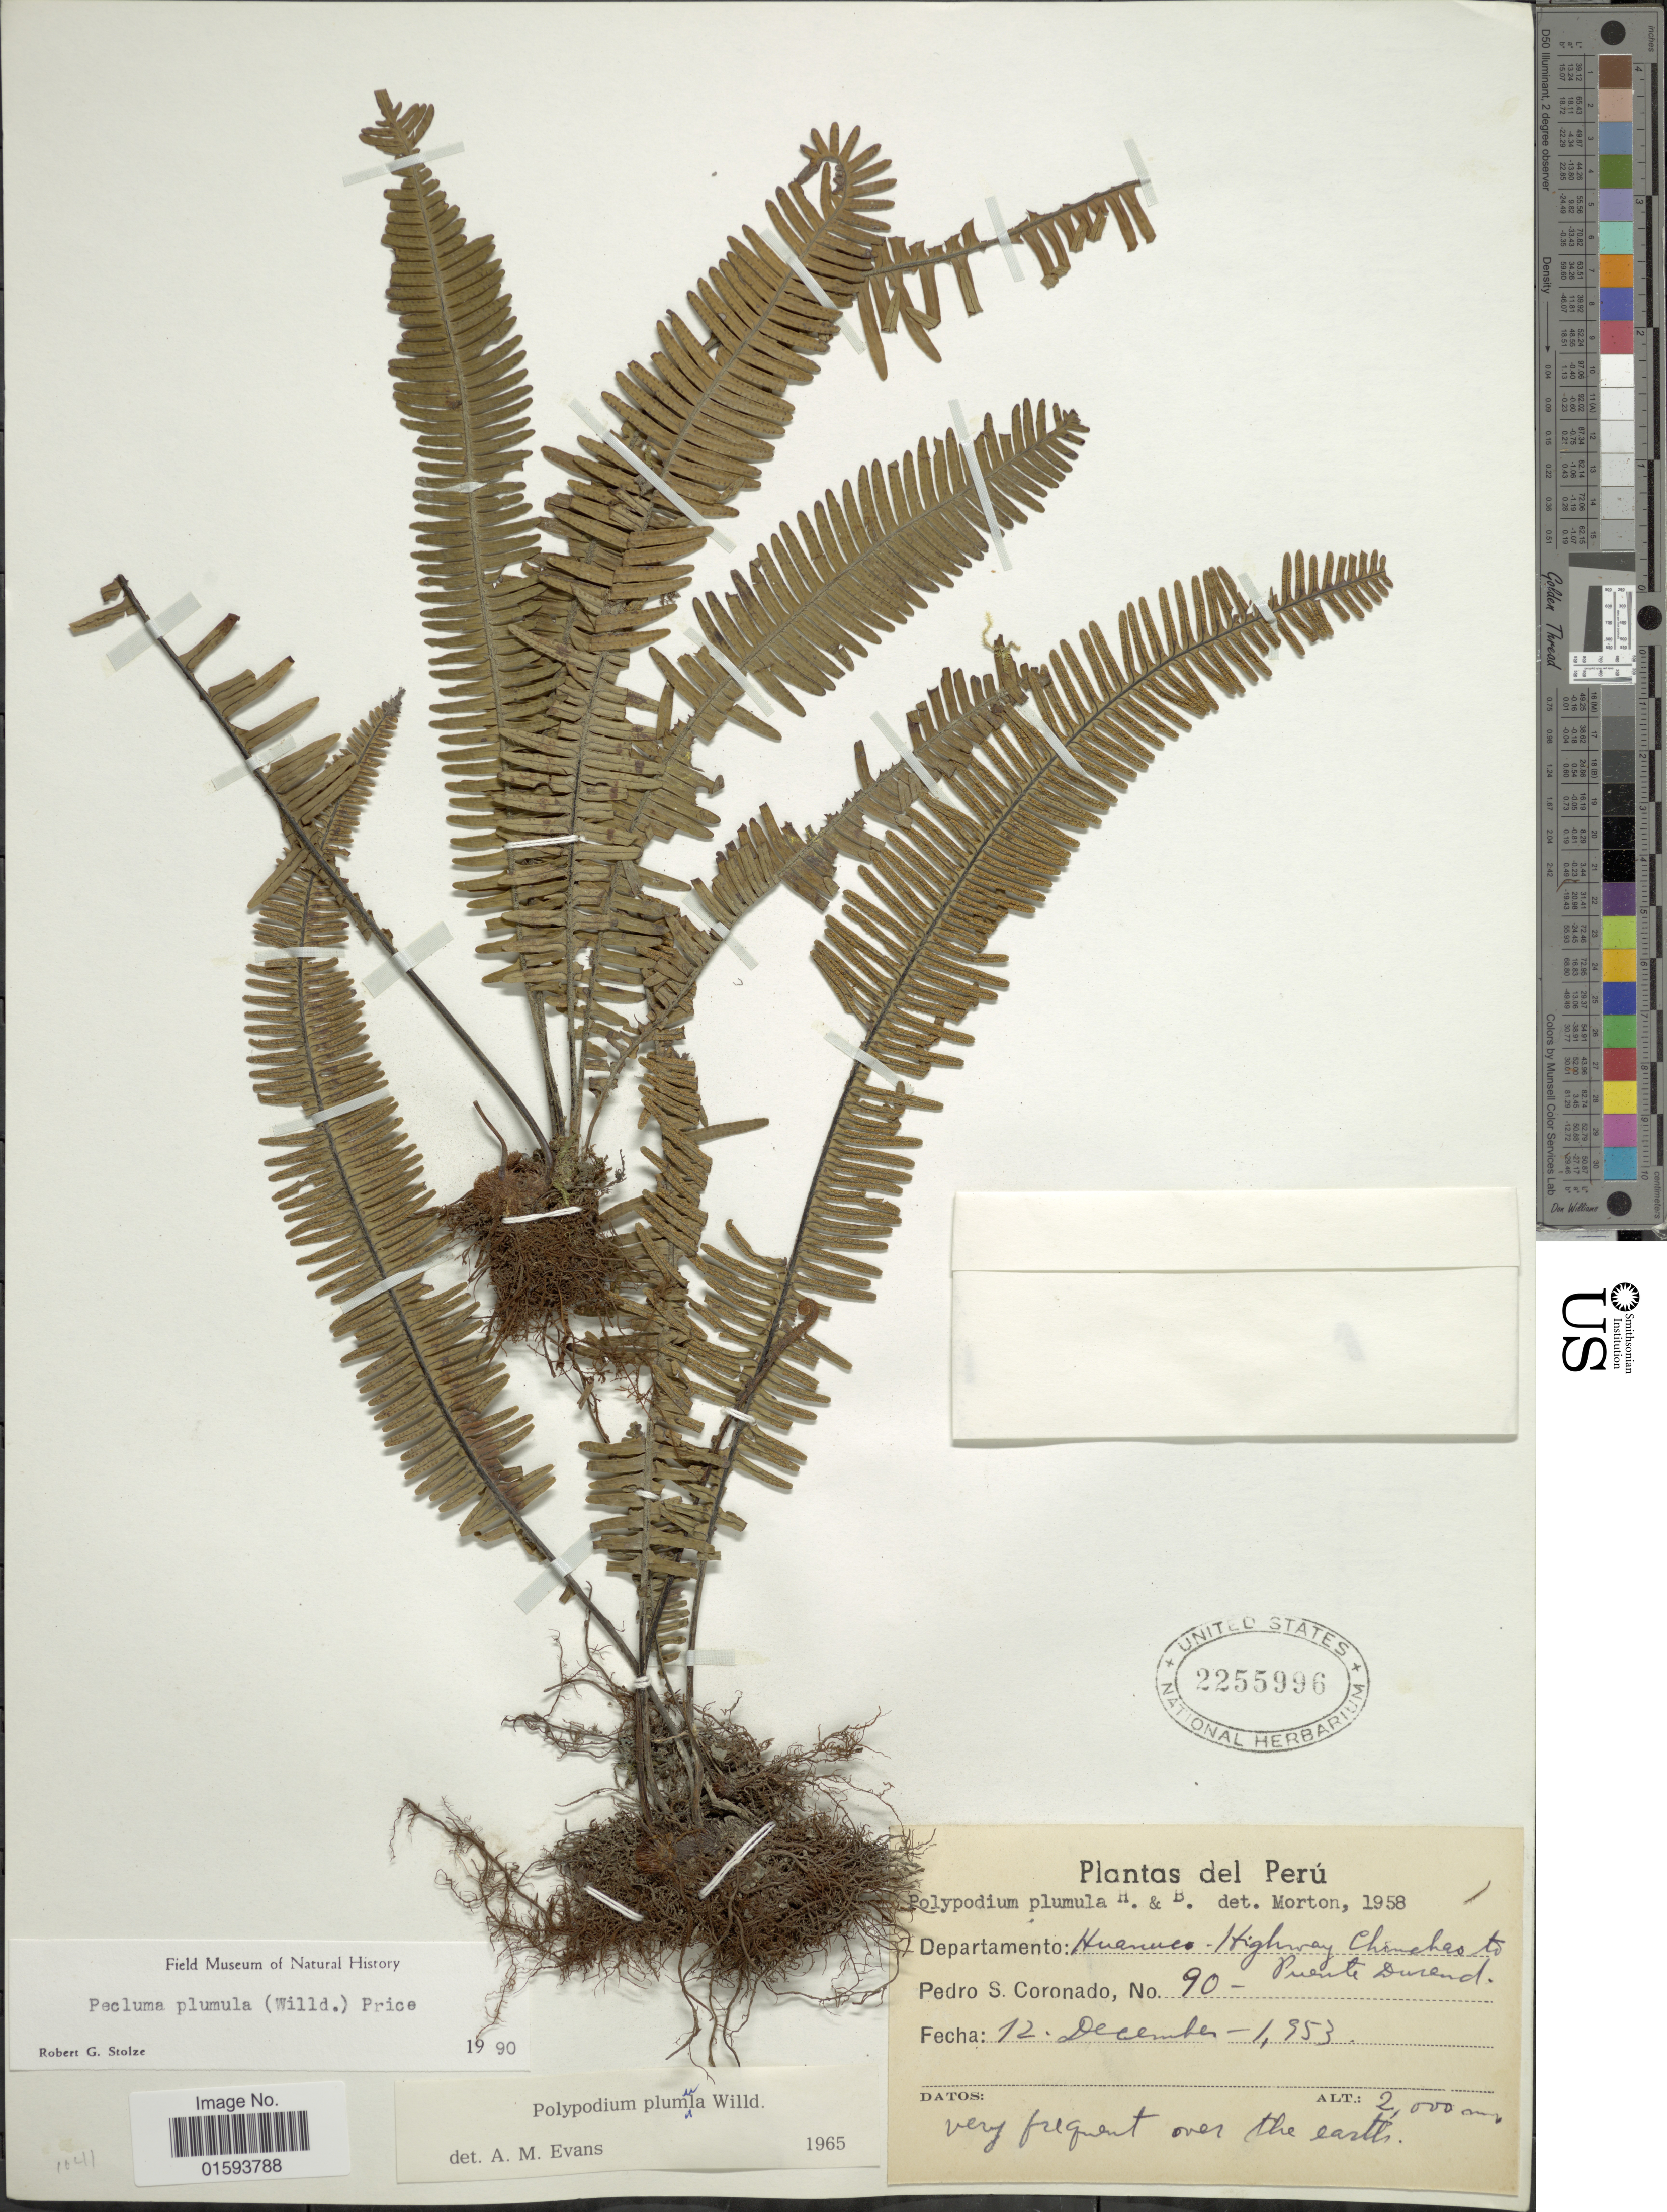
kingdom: Plantae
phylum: Tracheophyta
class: Polypodiopsida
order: Polypodiales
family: Polypodiaceae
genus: Pecluma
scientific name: Pecluma plumula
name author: (Humb. & Bonpl. ex Willd.) M.G. Price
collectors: P. Coronado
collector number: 90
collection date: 1953-12-12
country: Peru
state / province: Huanuco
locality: Highway Chinchao to Puente Durand, Departamento Huánuco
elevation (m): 2000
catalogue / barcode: US 2255996